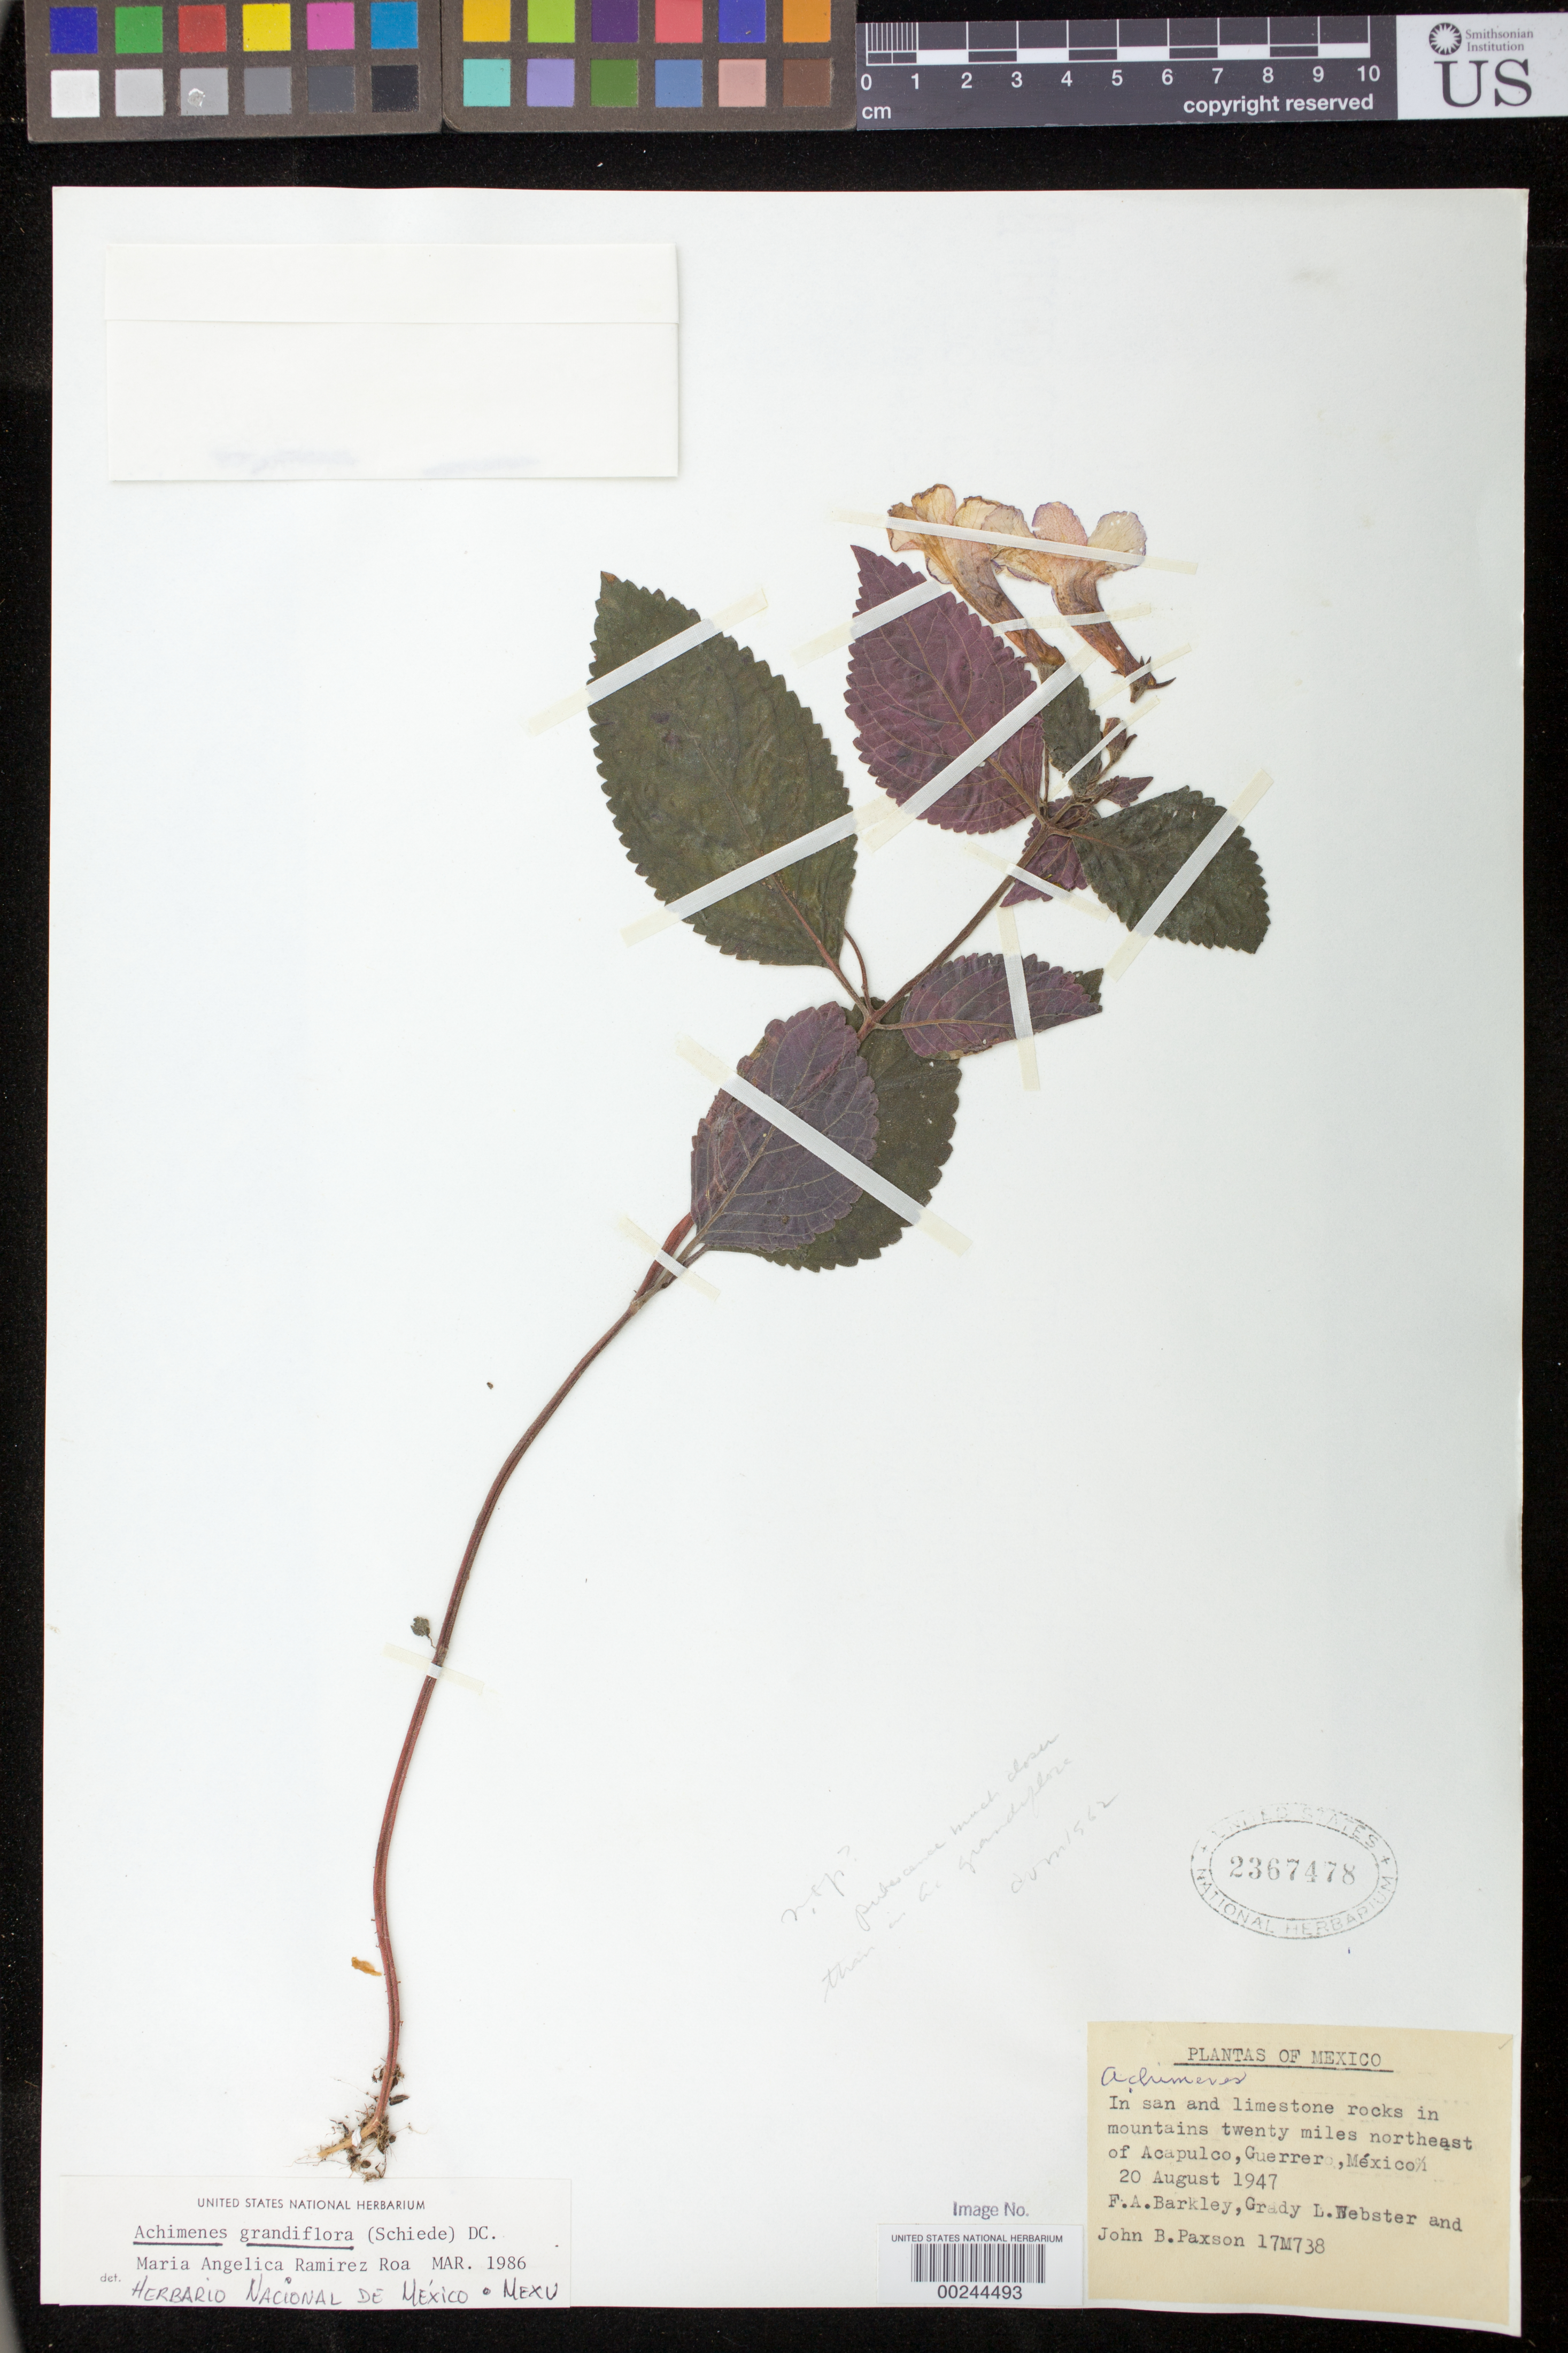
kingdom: Plantae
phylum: Tracheophyta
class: Magnoliopsida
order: Lamiales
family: Gesneriaceae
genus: Achimenes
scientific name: Achimenes grandiflora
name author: (Schiede) DC.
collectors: F. A. Barkley, G. L. Webster & J. B. Paxson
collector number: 17 M738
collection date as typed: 20 Aug 1947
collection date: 1947-08-20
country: Mexico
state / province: Guerrero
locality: In mountains 20 mi NE of Acapulco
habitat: In sand and limestone rocks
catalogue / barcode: US 2367478